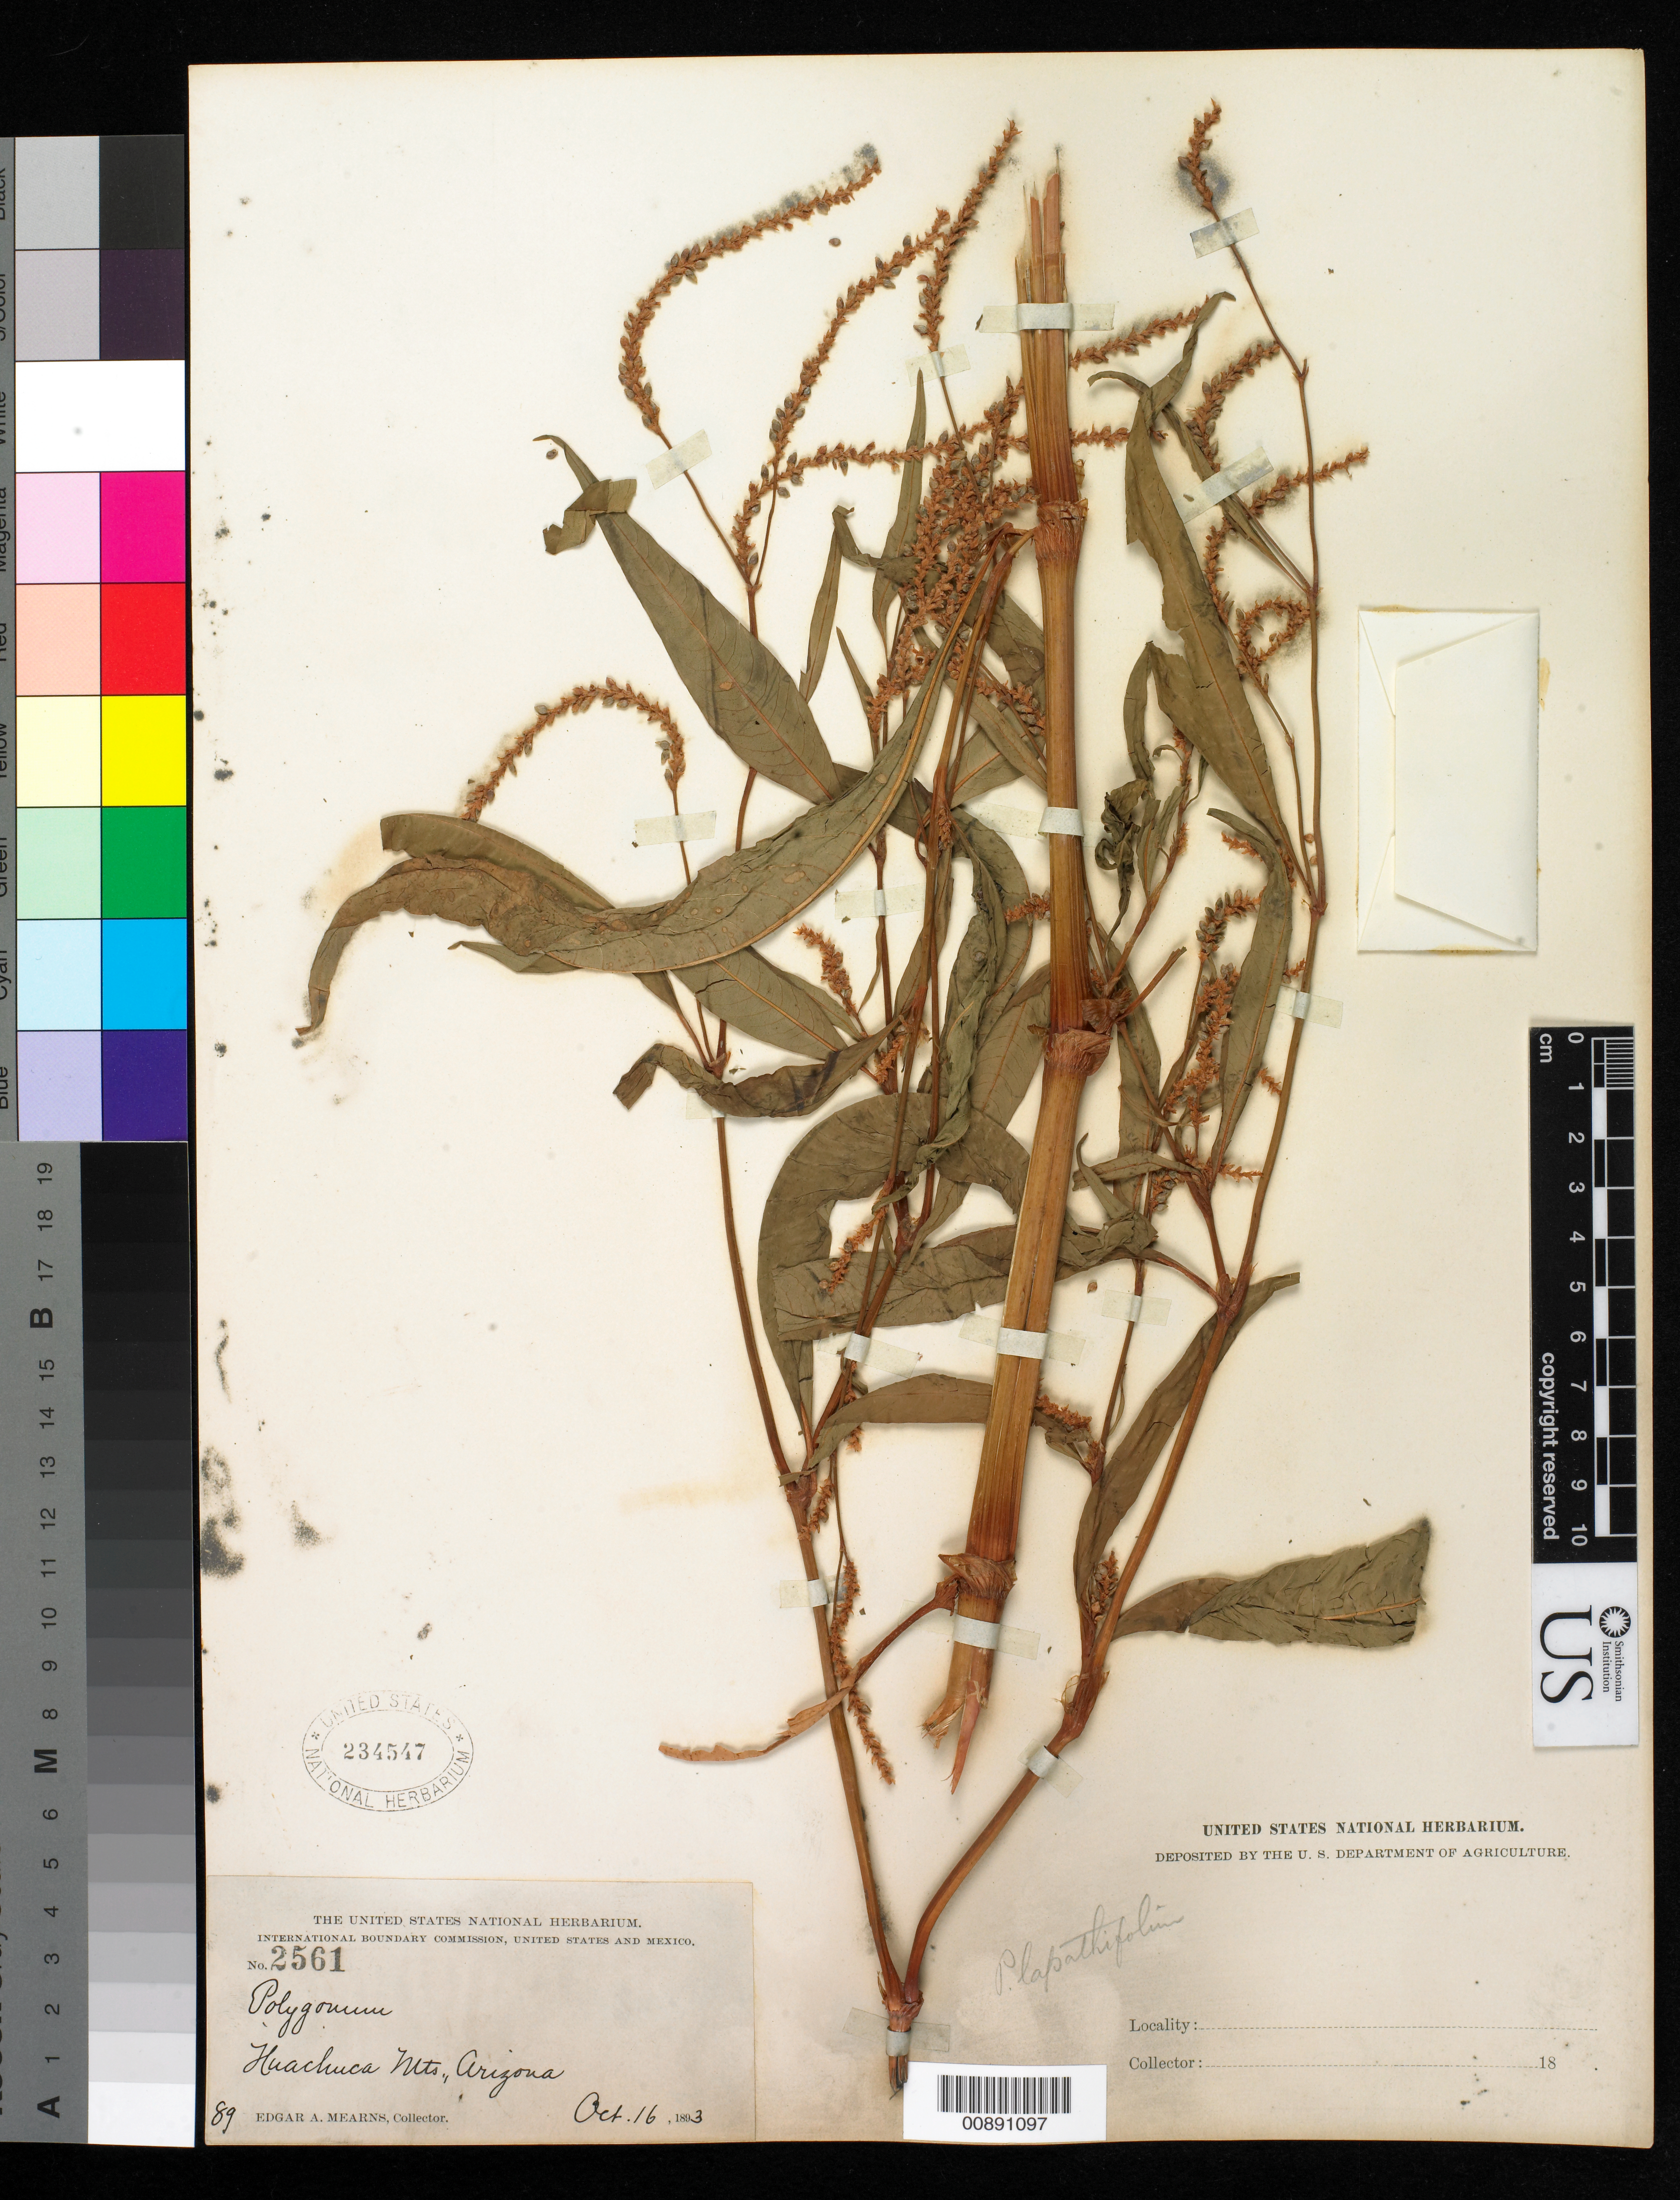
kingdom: Plantae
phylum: Tracheophyta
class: Magnoliopsida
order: Caryophyllales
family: Polygonaceae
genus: Persicaria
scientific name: Persicaria lapathifolia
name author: (L.) Delarbre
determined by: Atha, D. E.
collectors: E. A. Mearns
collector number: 2561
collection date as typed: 16 Oct 1893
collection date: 1893-10-16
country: United States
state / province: Arizona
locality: Huachuca Mts.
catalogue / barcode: US 234547